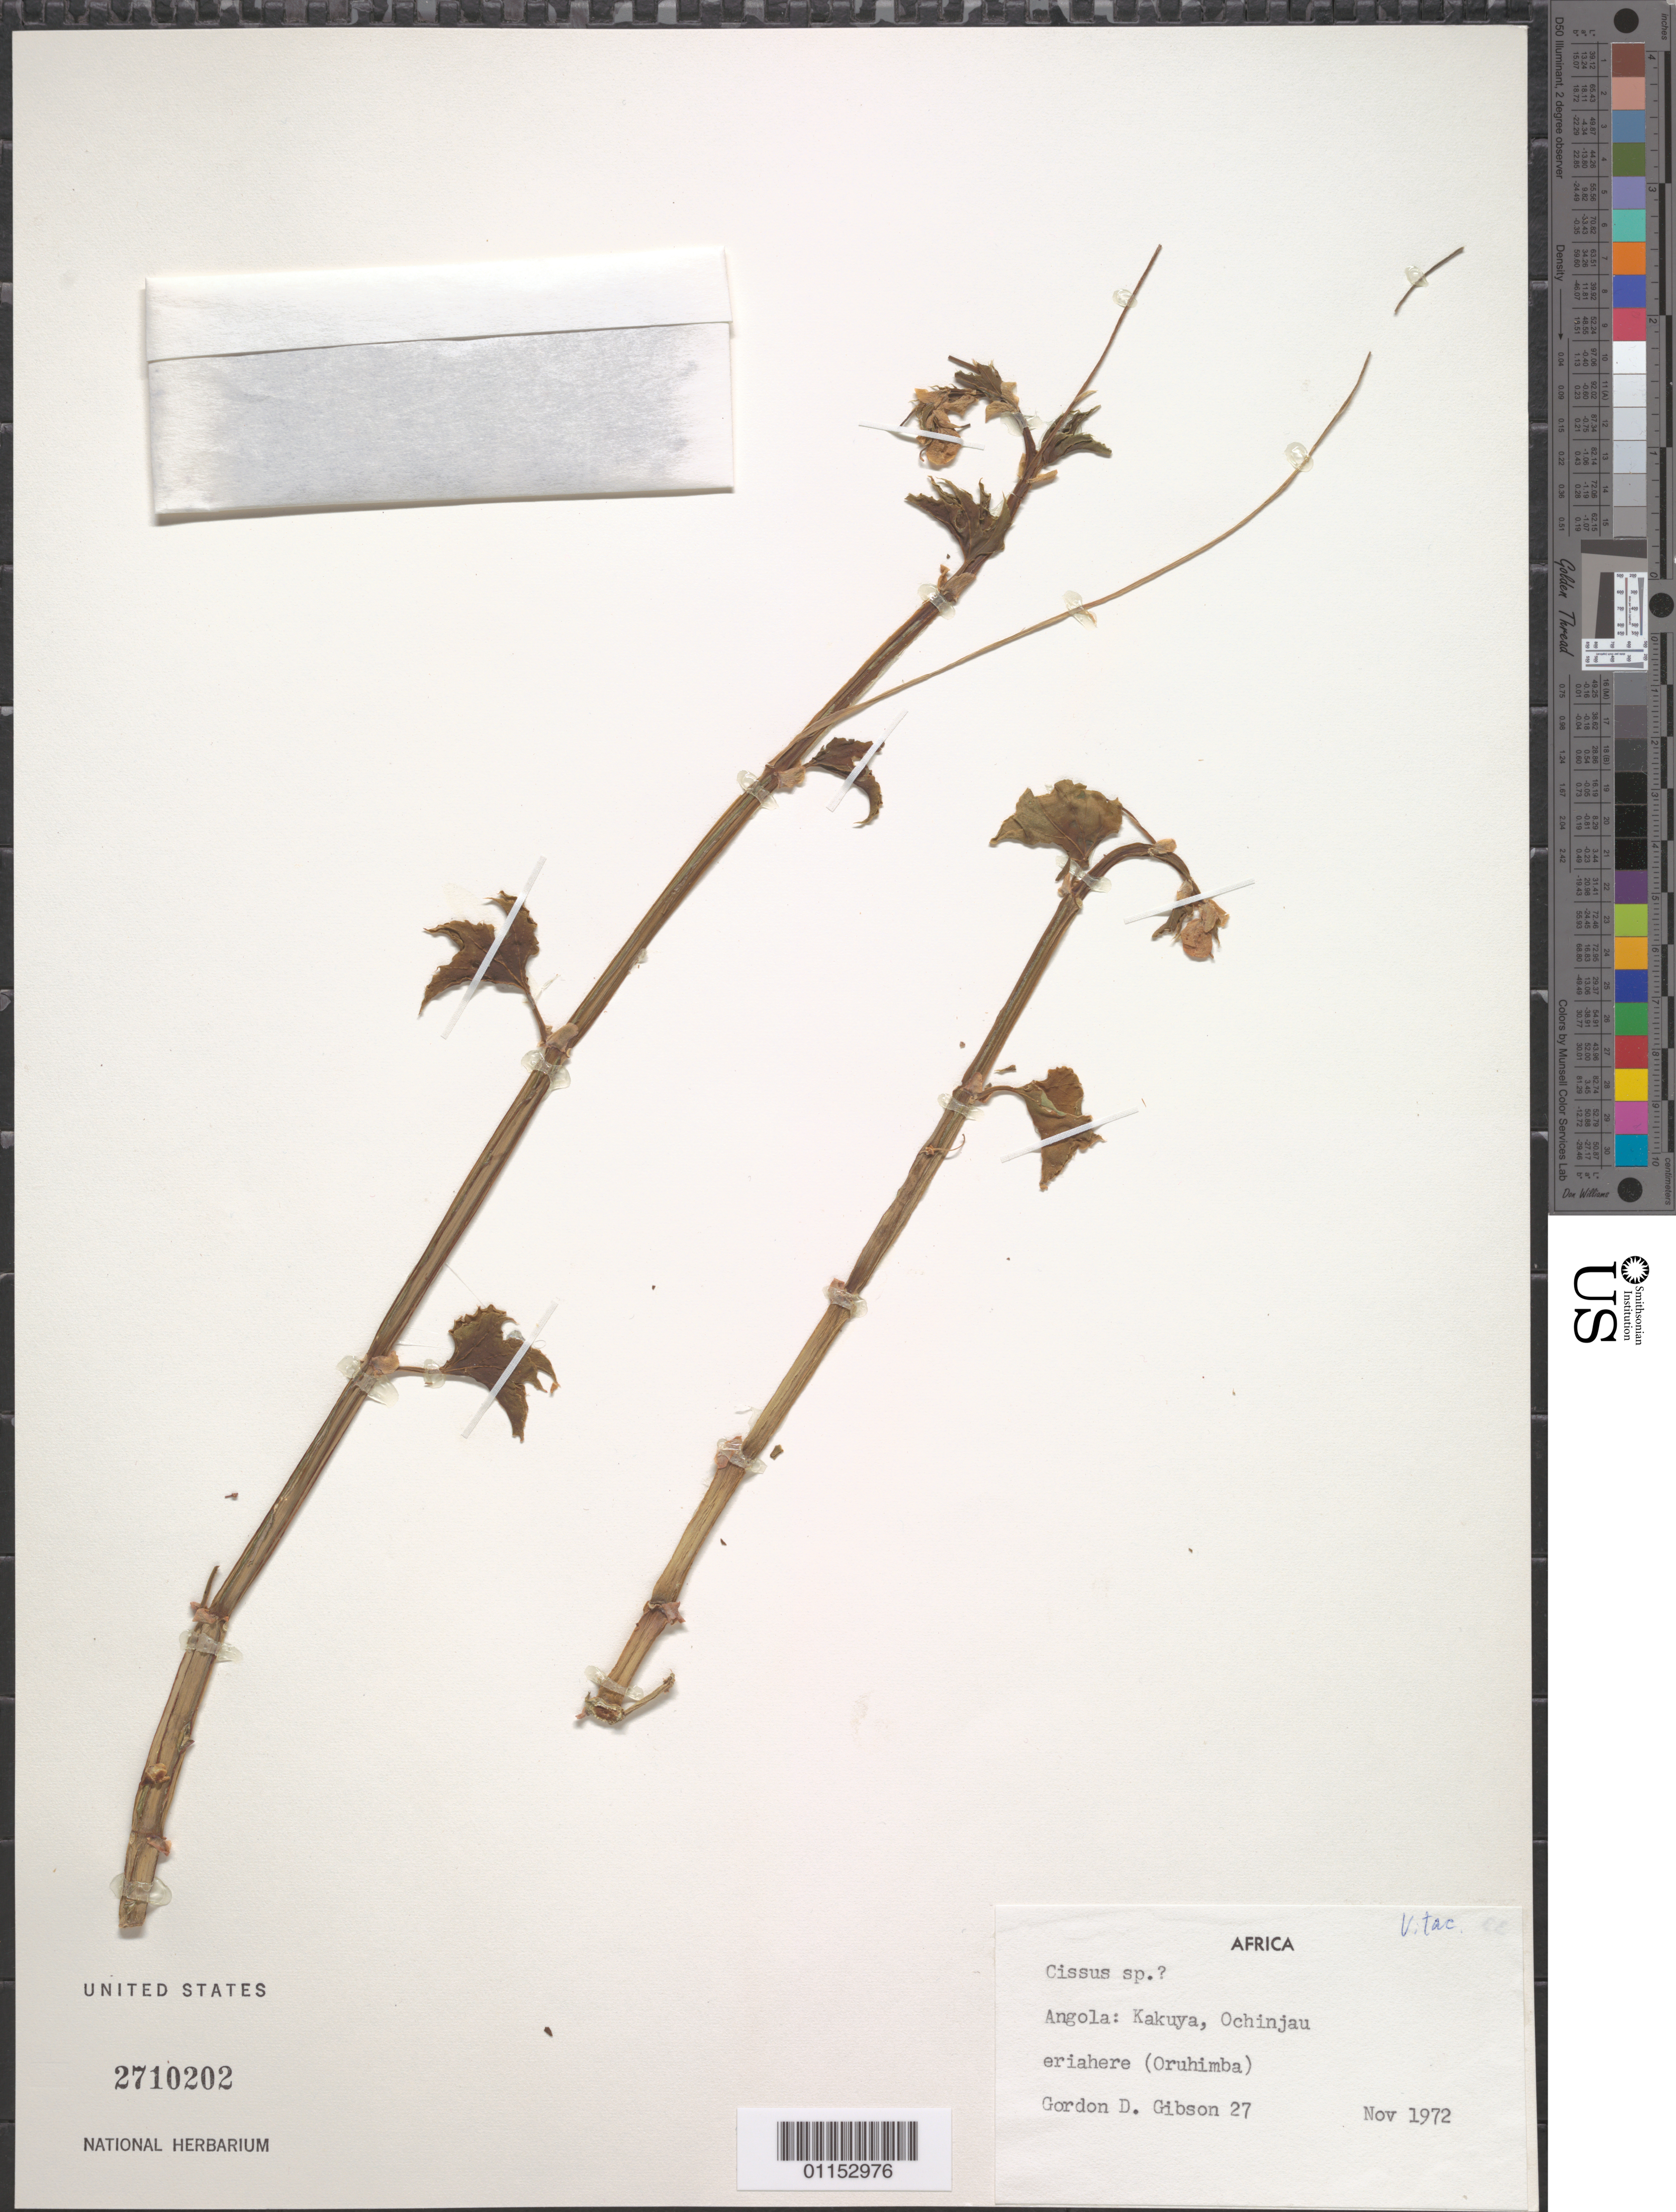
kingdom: Plantae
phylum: Tracheophyta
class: Magnoliopsida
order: Vitales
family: Vitaceae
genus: Cissus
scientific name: Cissus sp.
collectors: G. D. Gibson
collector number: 27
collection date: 1972-11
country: Angola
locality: Kakuya, Ochinjau.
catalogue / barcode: US 2710202